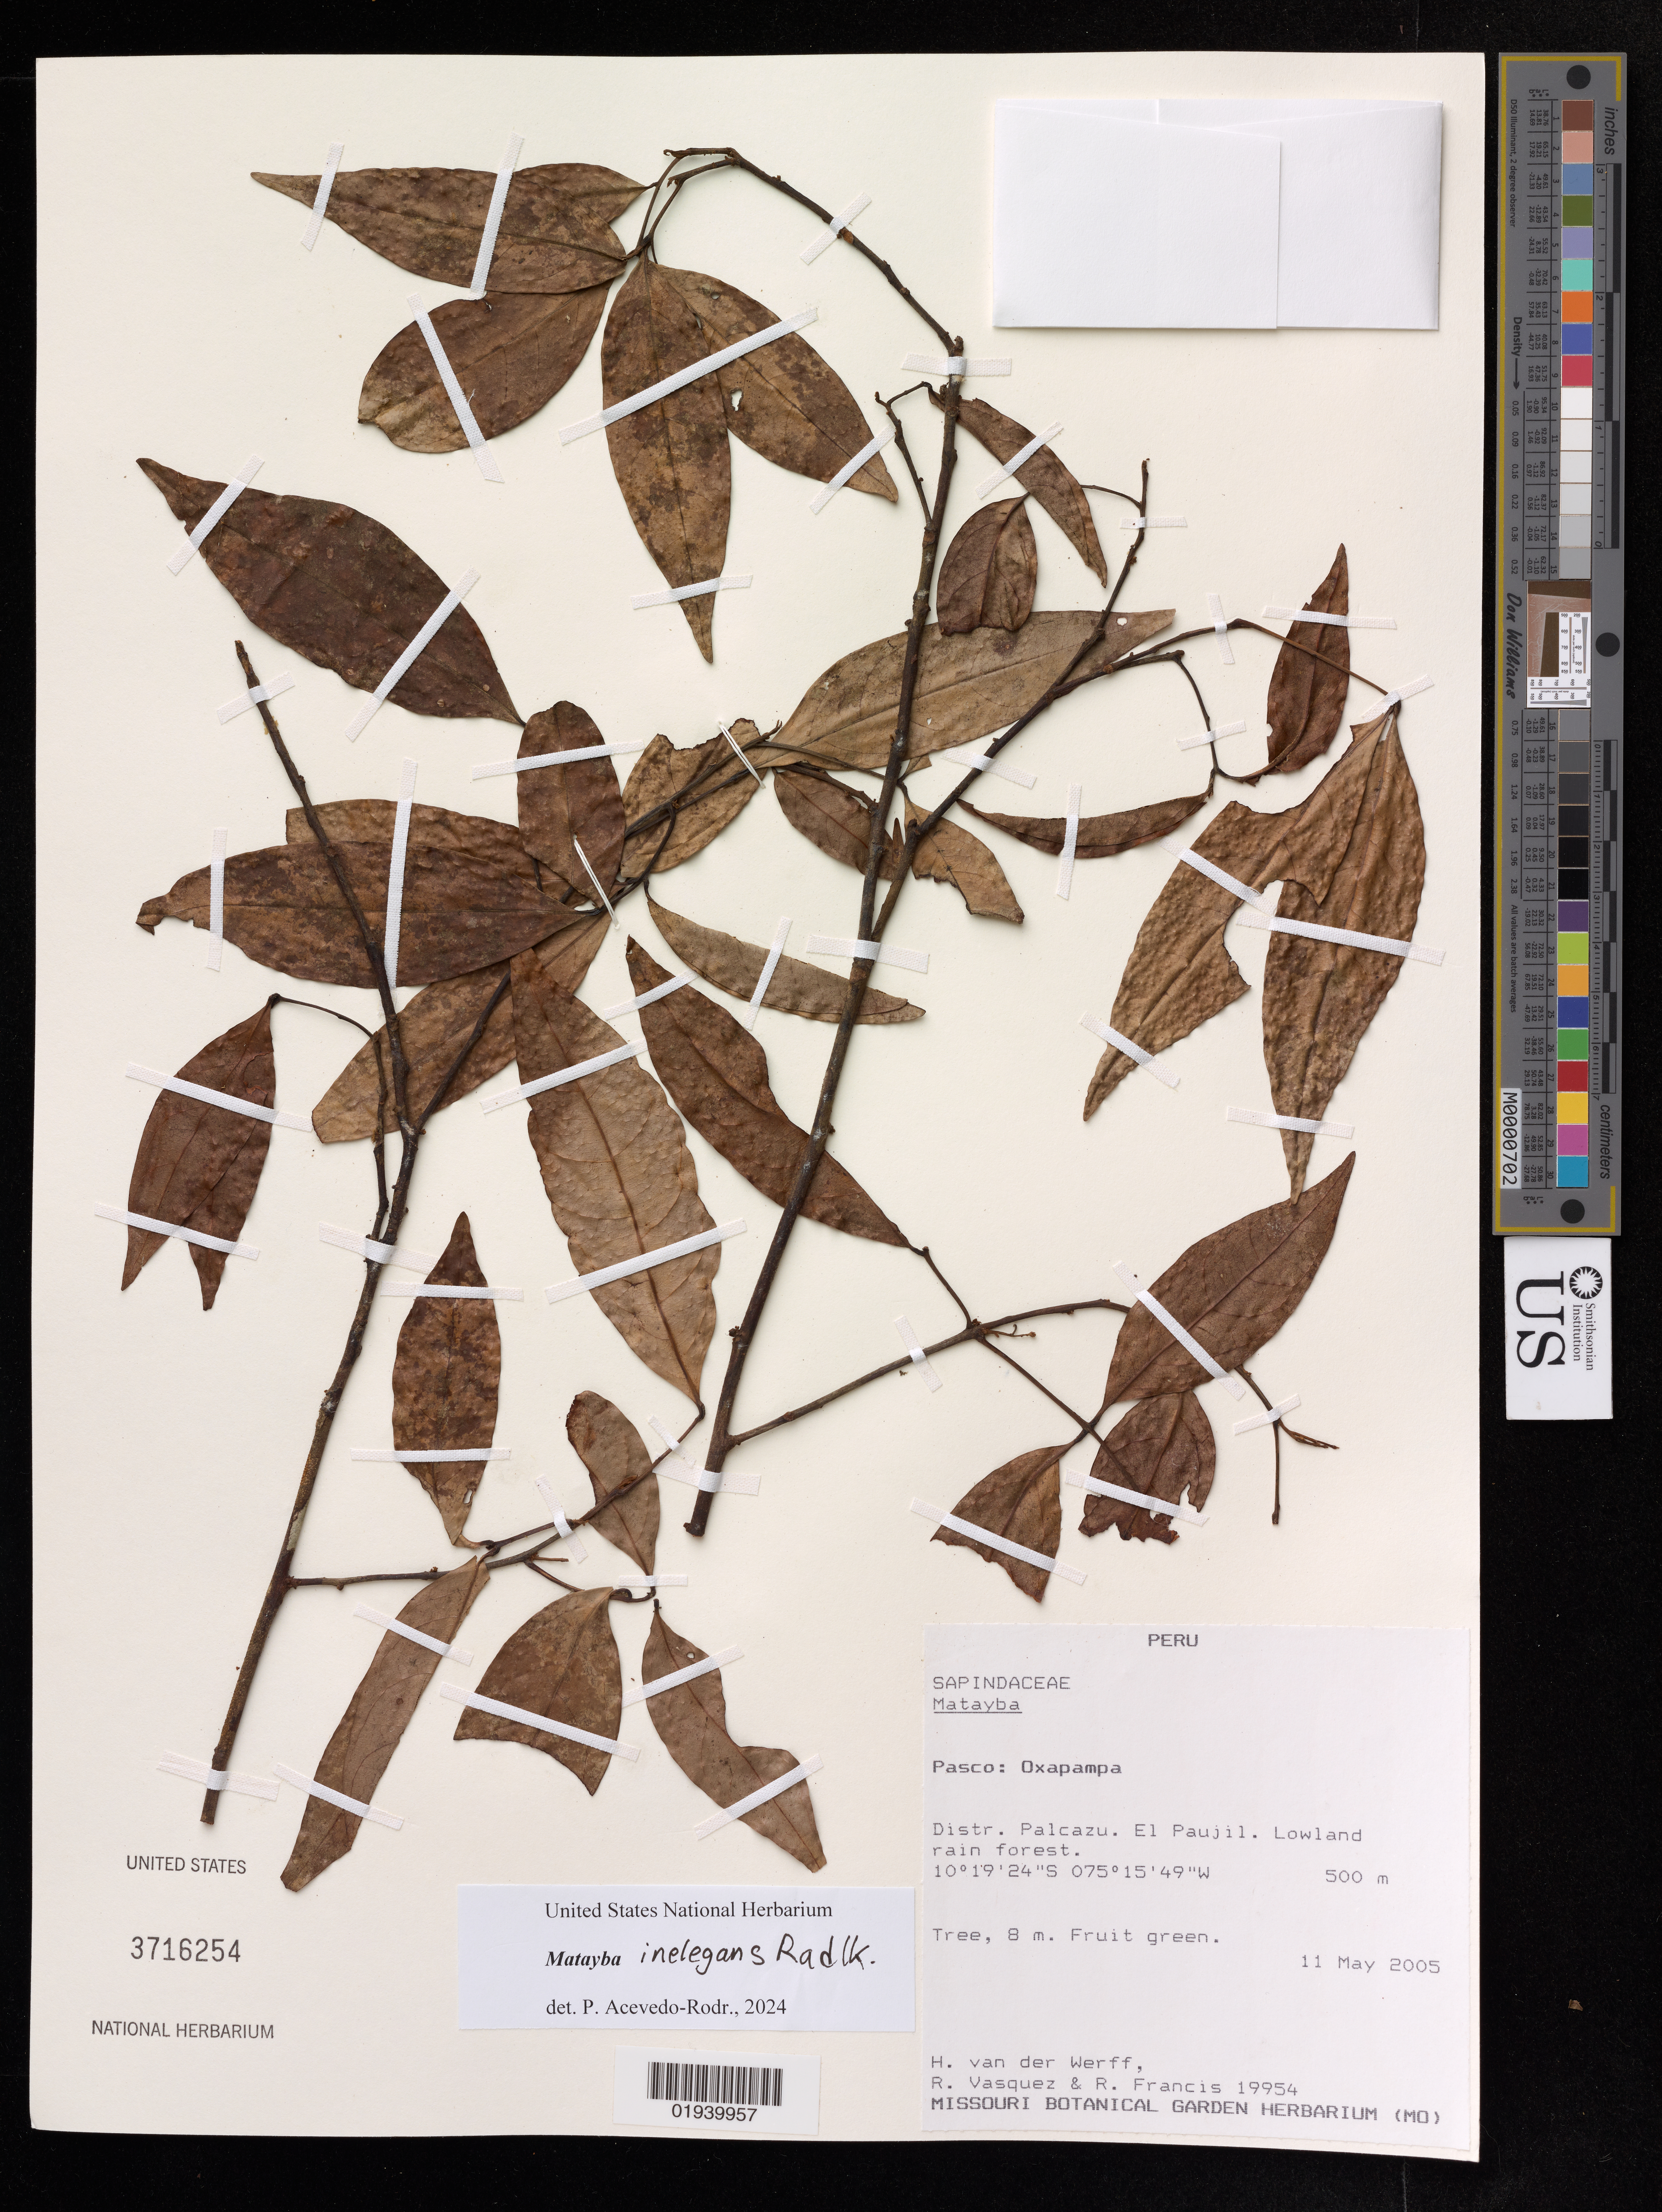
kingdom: Plantae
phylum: Tracheophyta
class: Magnoliopsida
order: Sapindales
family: Sapindaceae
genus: Matayba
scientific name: Matayba inelegans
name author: Radlk.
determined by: Acevedo-Rodriguez, P., (US), Smithsonian Institution - National Museum of Natural History (UNITED STATES)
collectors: H. van der Werff, R. Vásquez M. & R. Francis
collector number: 19954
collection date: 2005-05-11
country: Peru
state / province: Pasco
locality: Oxapampa. Dist. Palcazu. El Paujil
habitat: Lowland rain forest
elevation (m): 500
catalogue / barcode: US 3716254